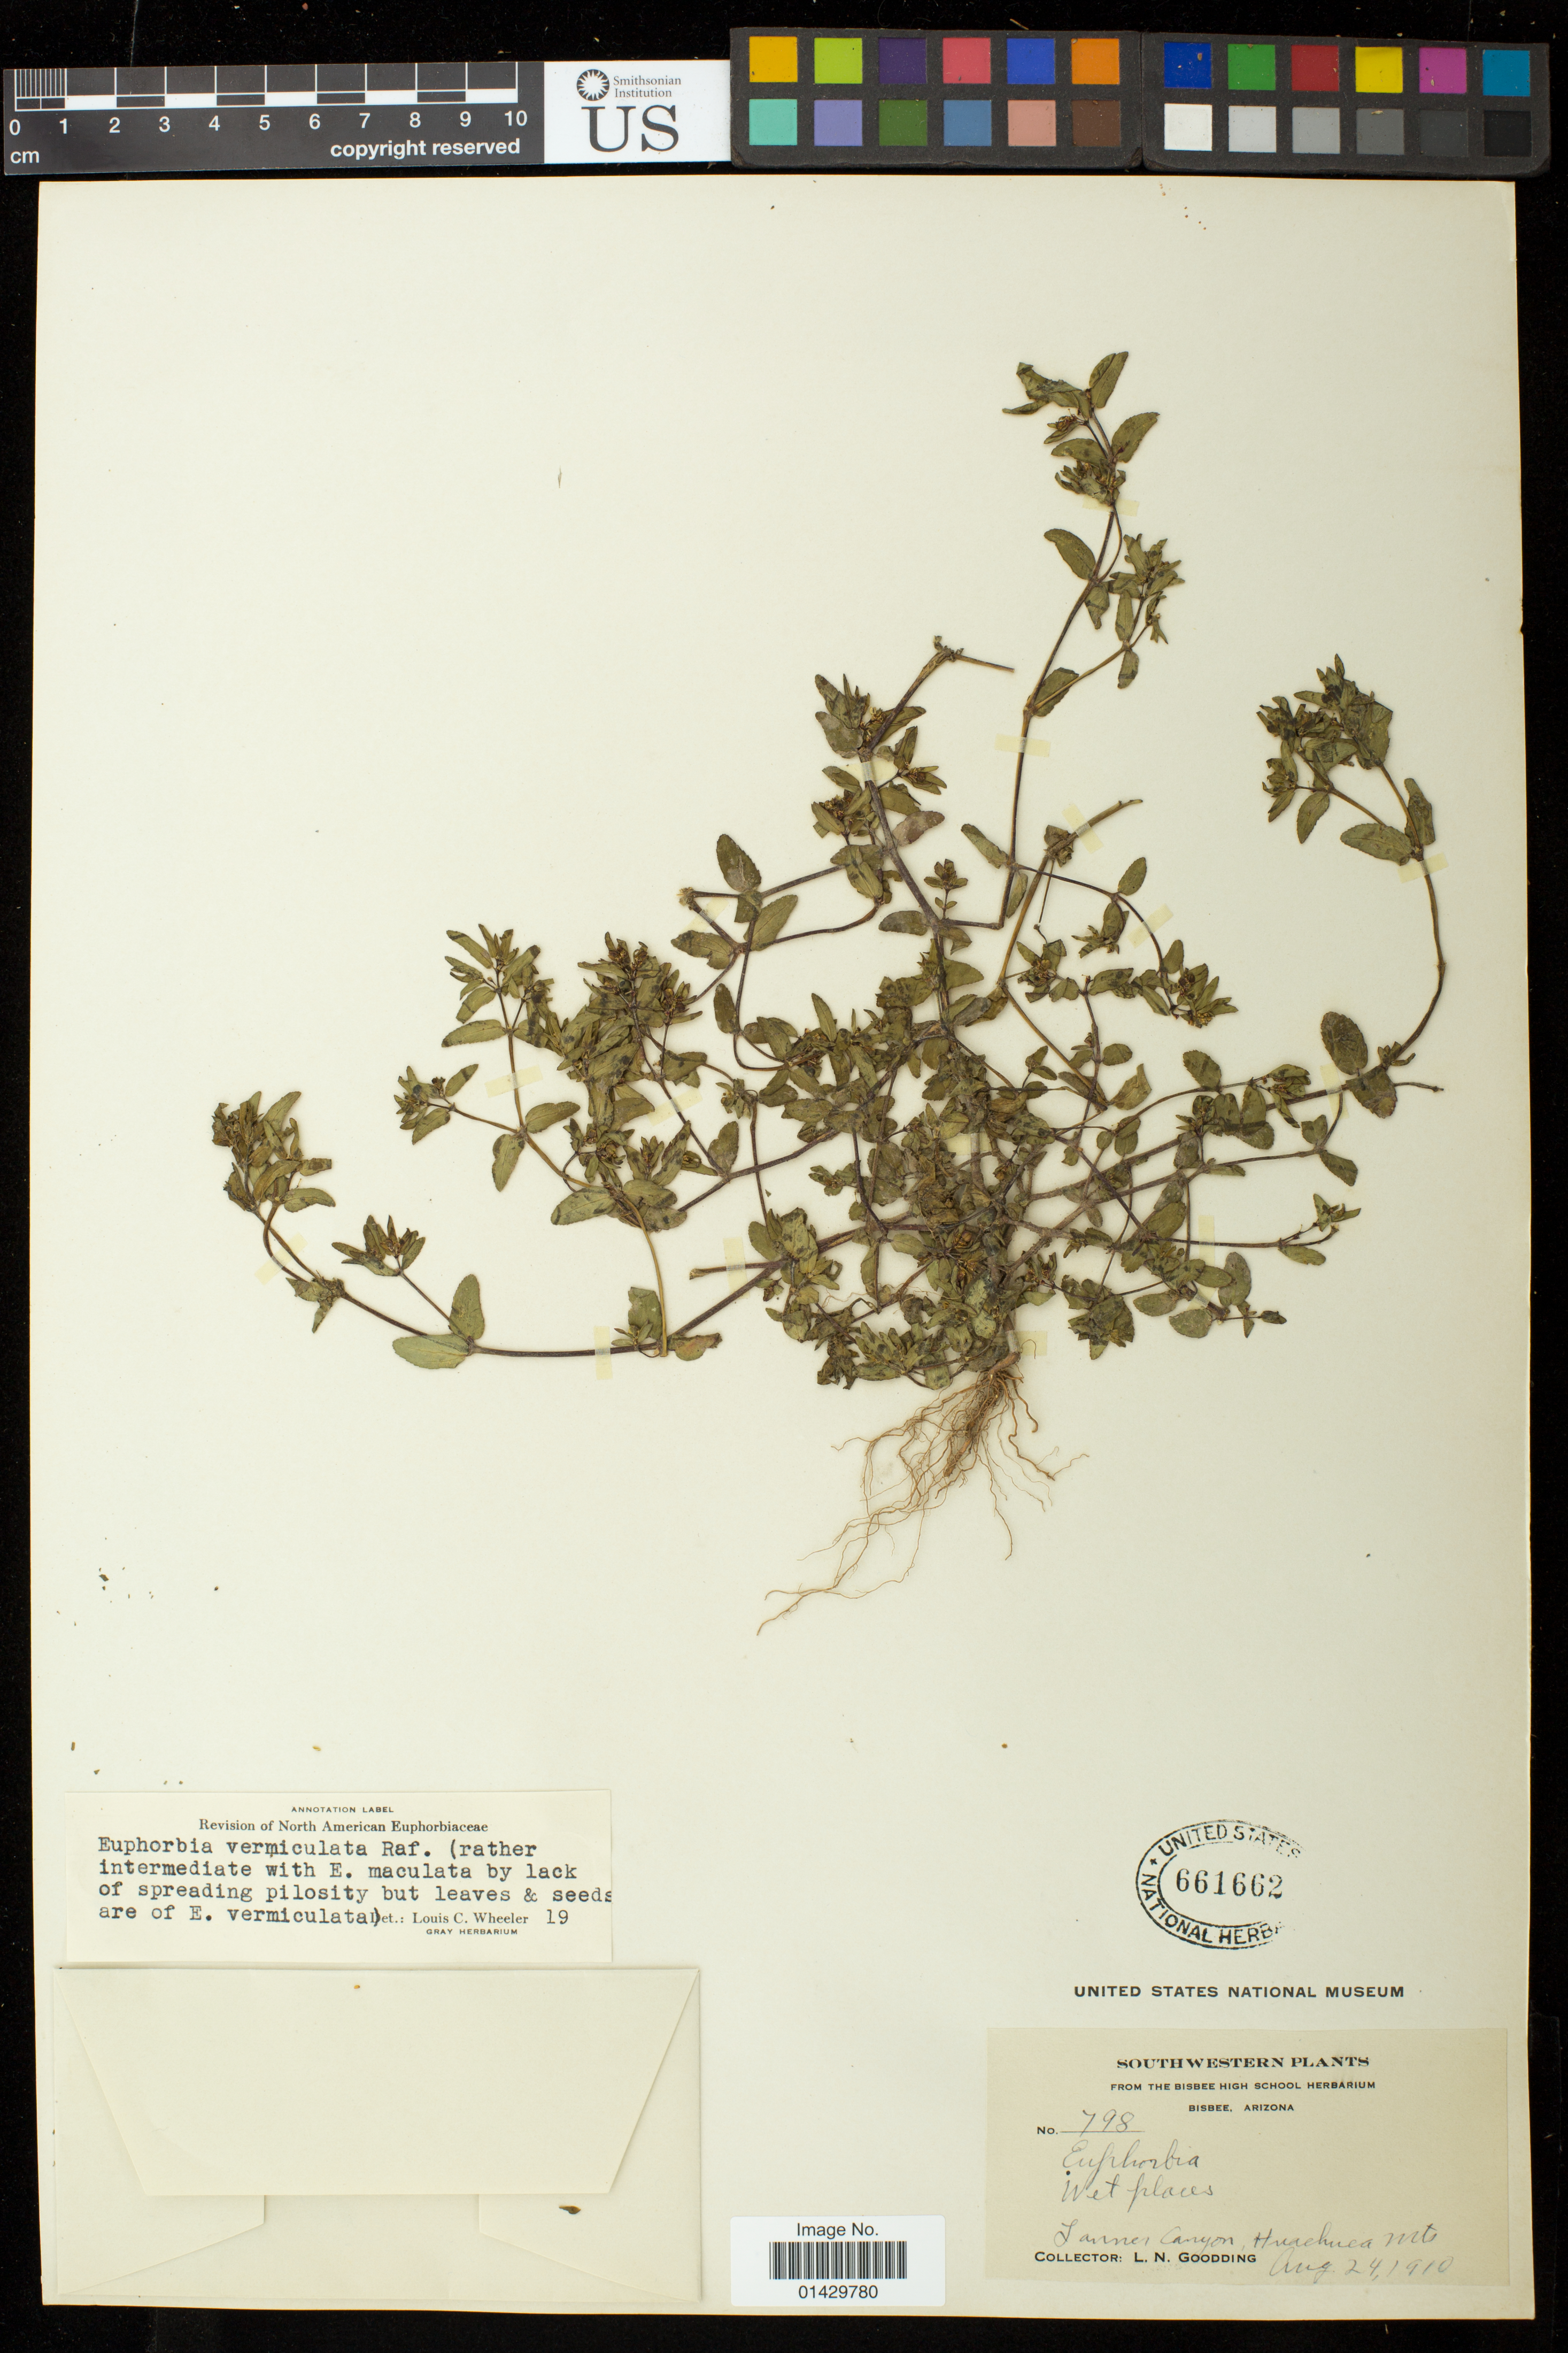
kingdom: Plantae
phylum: Tracheophyta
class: Magnoliopsida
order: Malpighiales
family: Euphorbiaceae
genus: Euphorbia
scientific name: Euphorbia vermiculata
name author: Raf.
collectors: L. N. Goodding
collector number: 798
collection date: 1910-08-24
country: United States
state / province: Arizona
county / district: Cochise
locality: Launer Canyon, Huachuca Mts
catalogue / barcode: US 661662